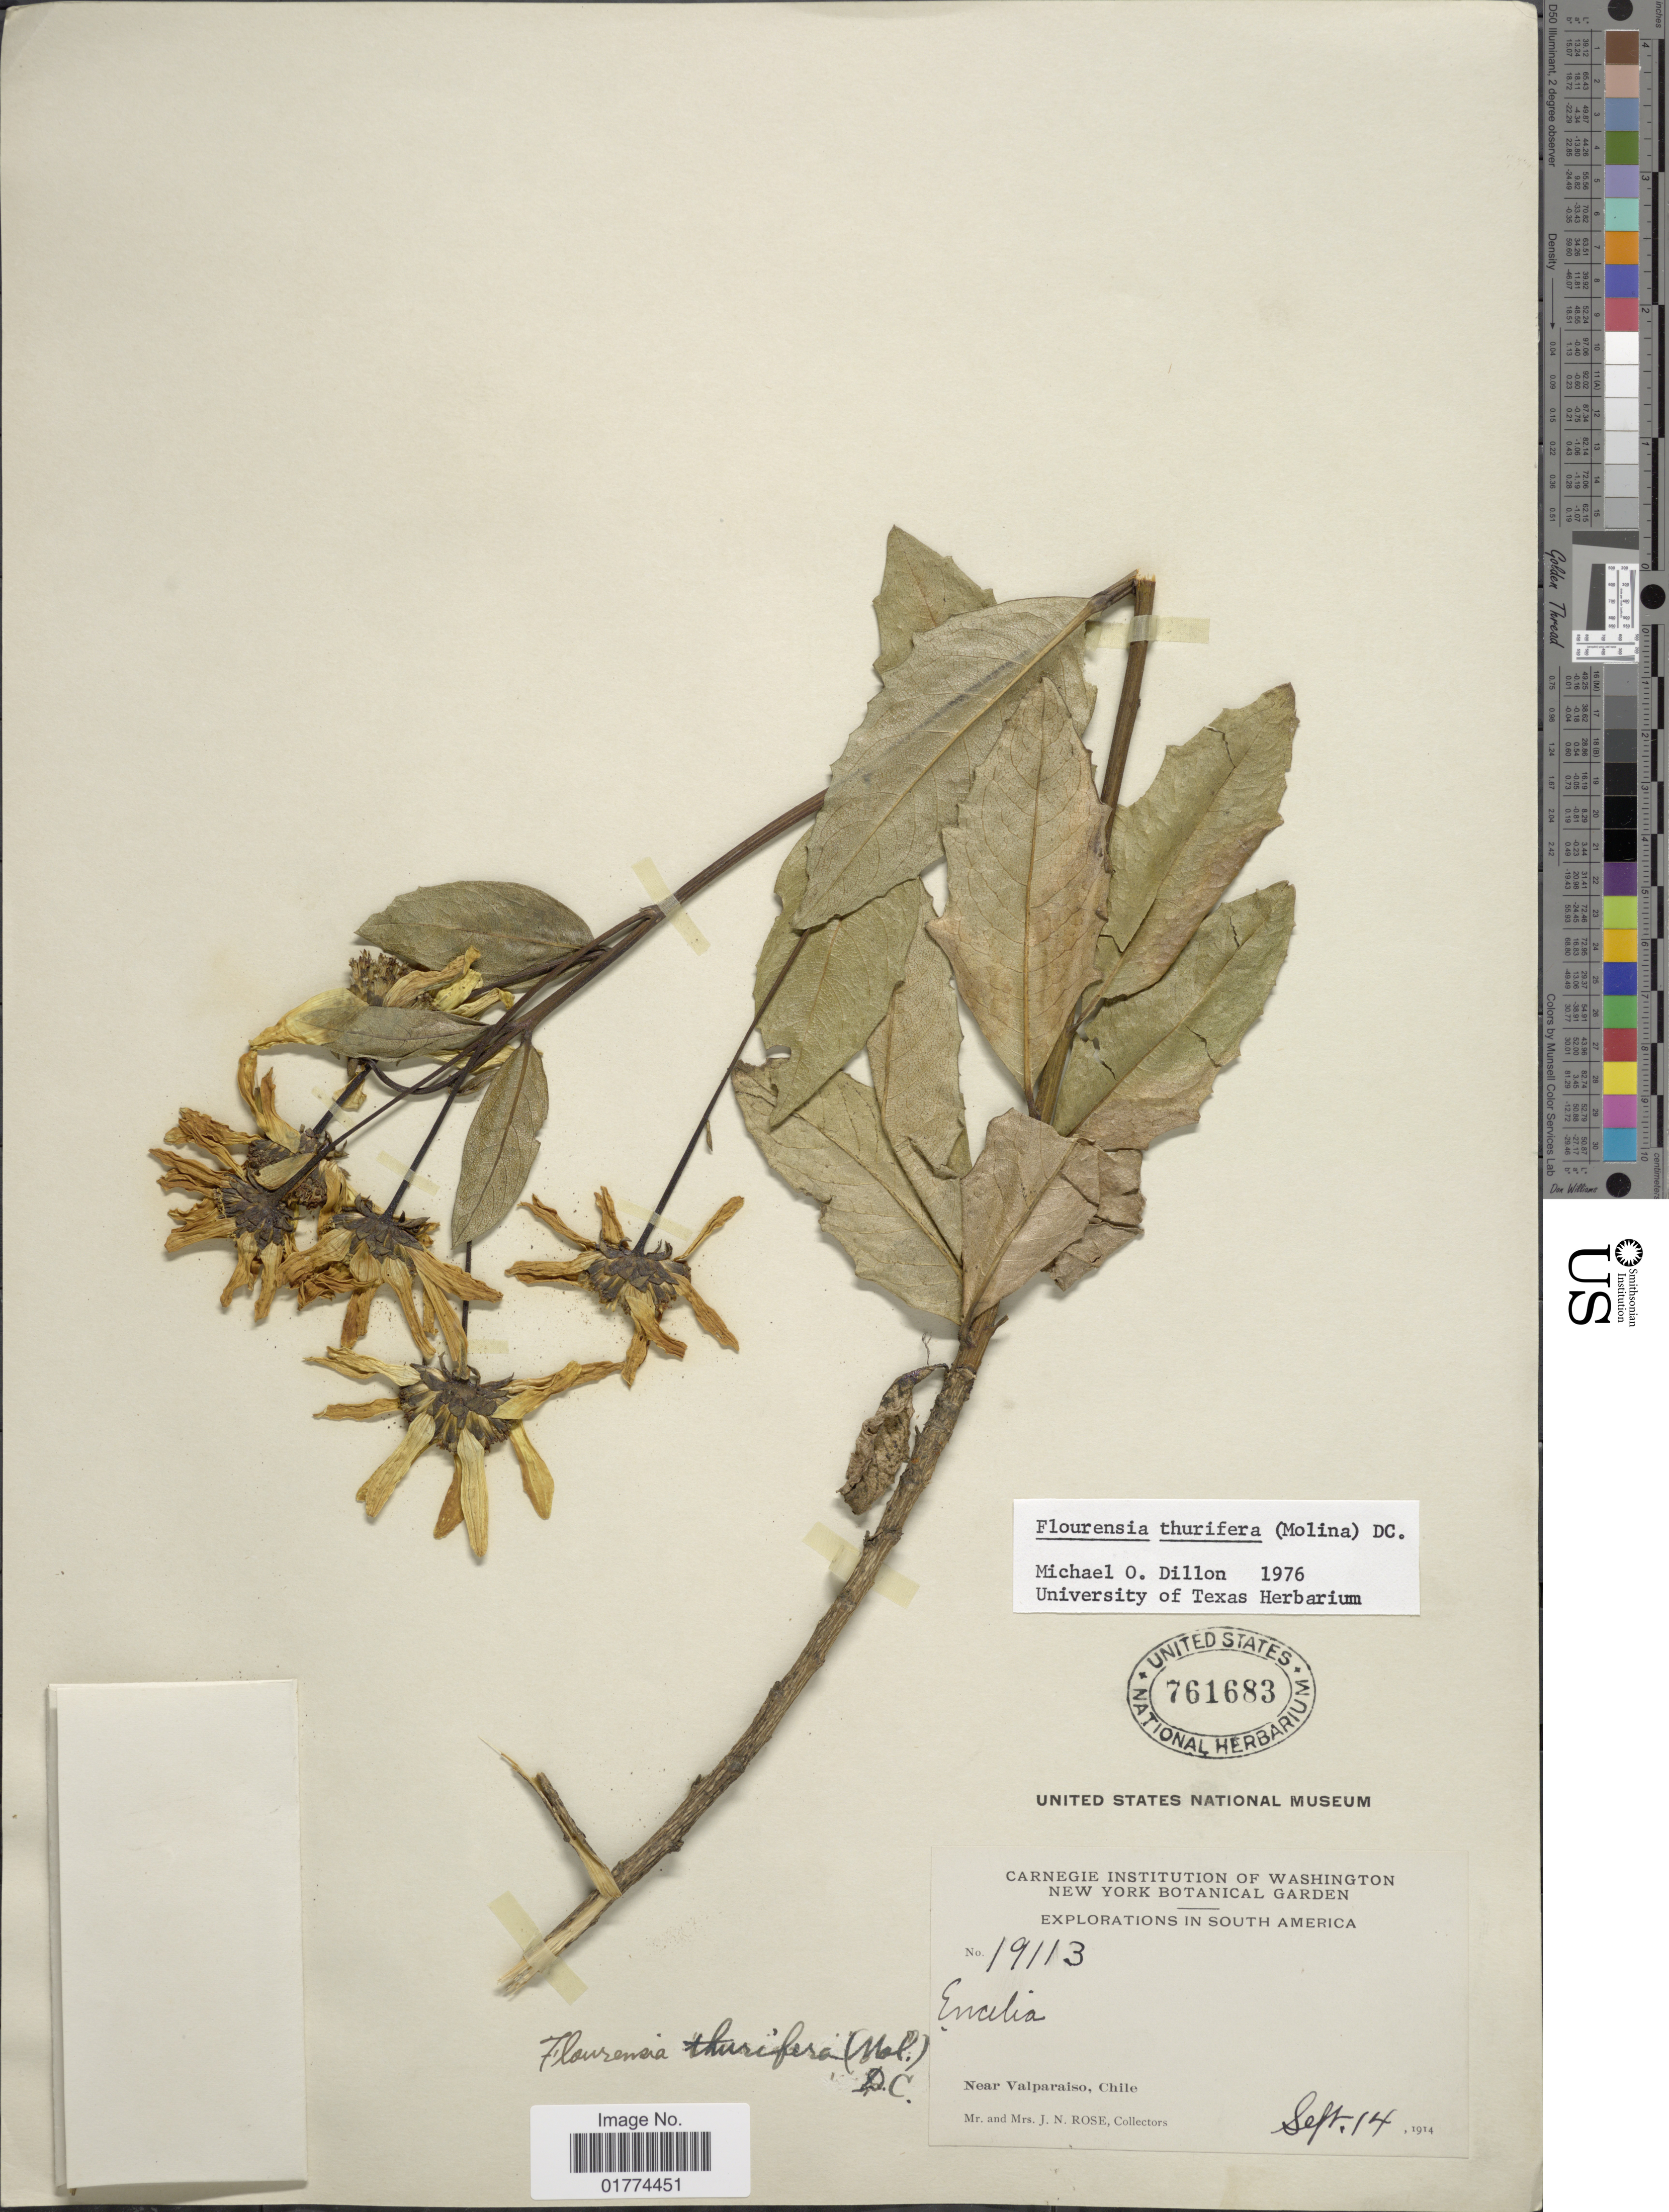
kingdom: Plantae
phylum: Tracheophyta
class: Magnoliopsida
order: Asterales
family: Asteraceae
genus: Flourensia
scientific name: Flourensia thurifera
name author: (Molina) DC.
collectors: J. N. Rose & L. B. Rose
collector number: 19113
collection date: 1914-09-14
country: Chile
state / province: Valparaíso (V)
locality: Near Valparaiso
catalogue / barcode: US 761683